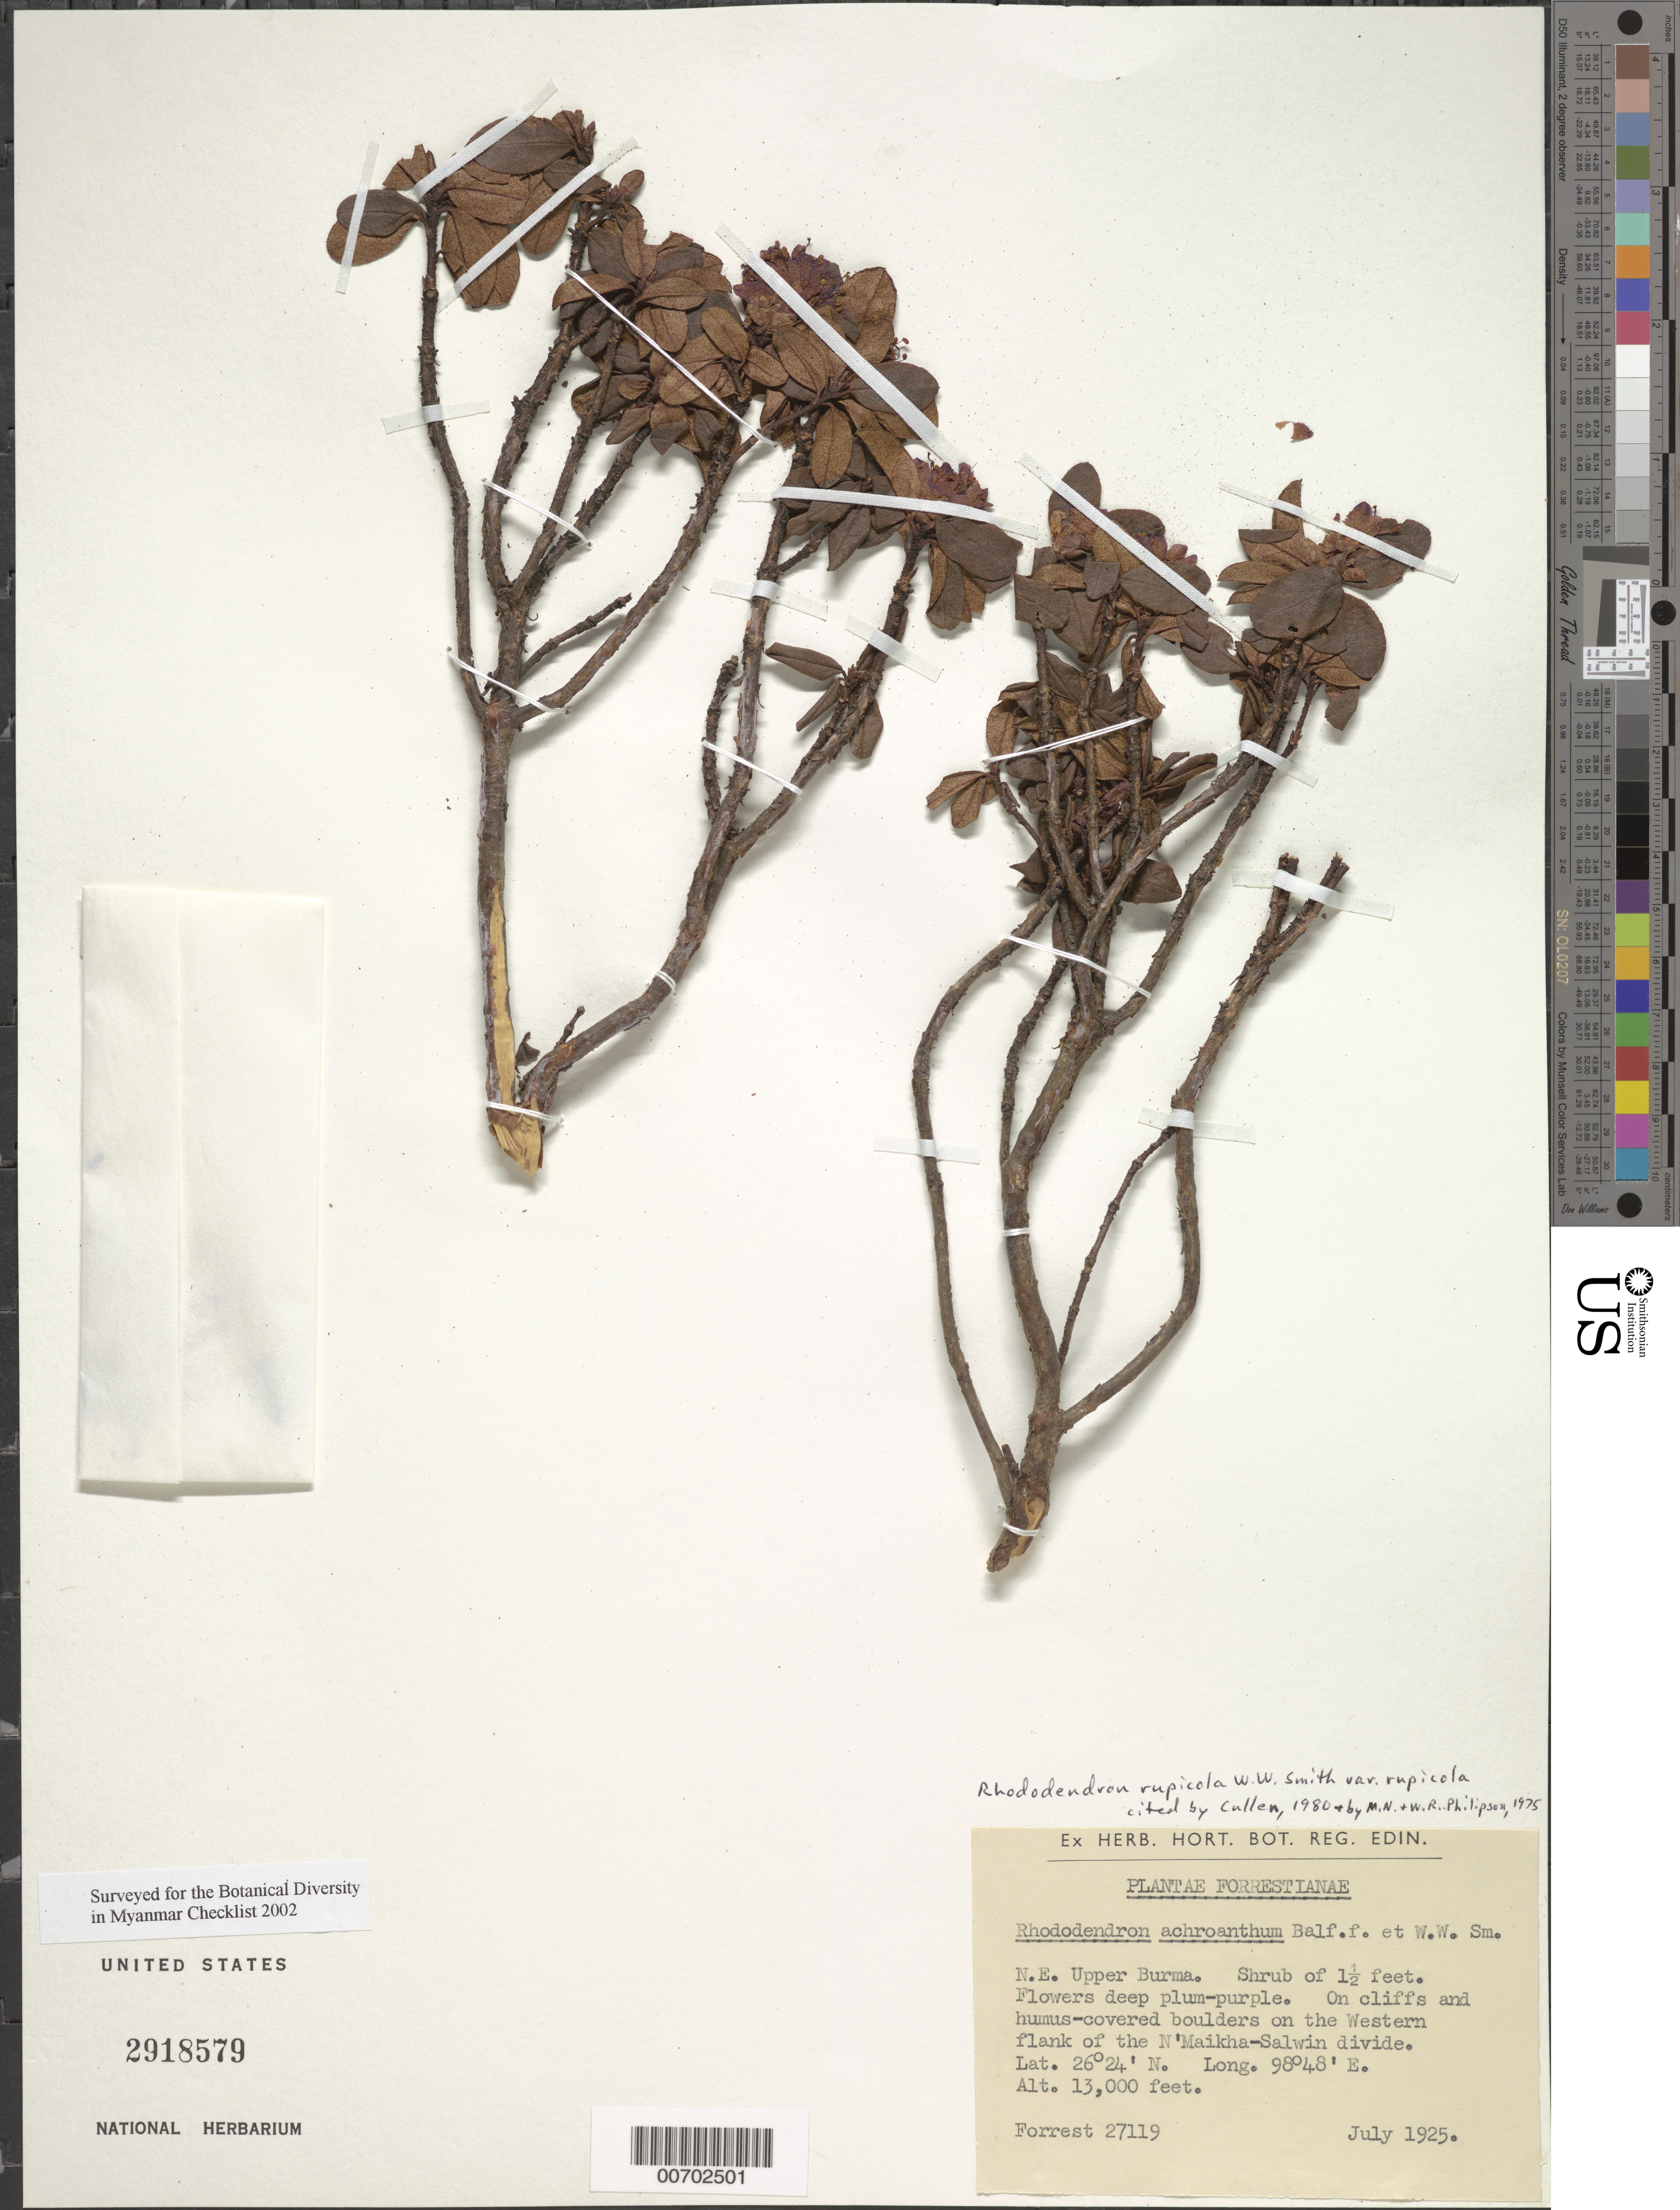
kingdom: Plantae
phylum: Tracheophyta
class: Magnoliopsida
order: Ericales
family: Ericaceae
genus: Rhododendron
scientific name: Rhododendron rupicola var. rupicola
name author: W.W. Sm.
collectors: G. Forrest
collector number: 27119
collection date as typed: Jul 1925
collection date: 1925-07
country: Myanmar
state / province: Kachin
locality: N'Maikha-Salwin Divide, W flank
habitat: Cliffs and humuns covered boulders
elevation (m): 3962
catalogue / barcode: US 2918579